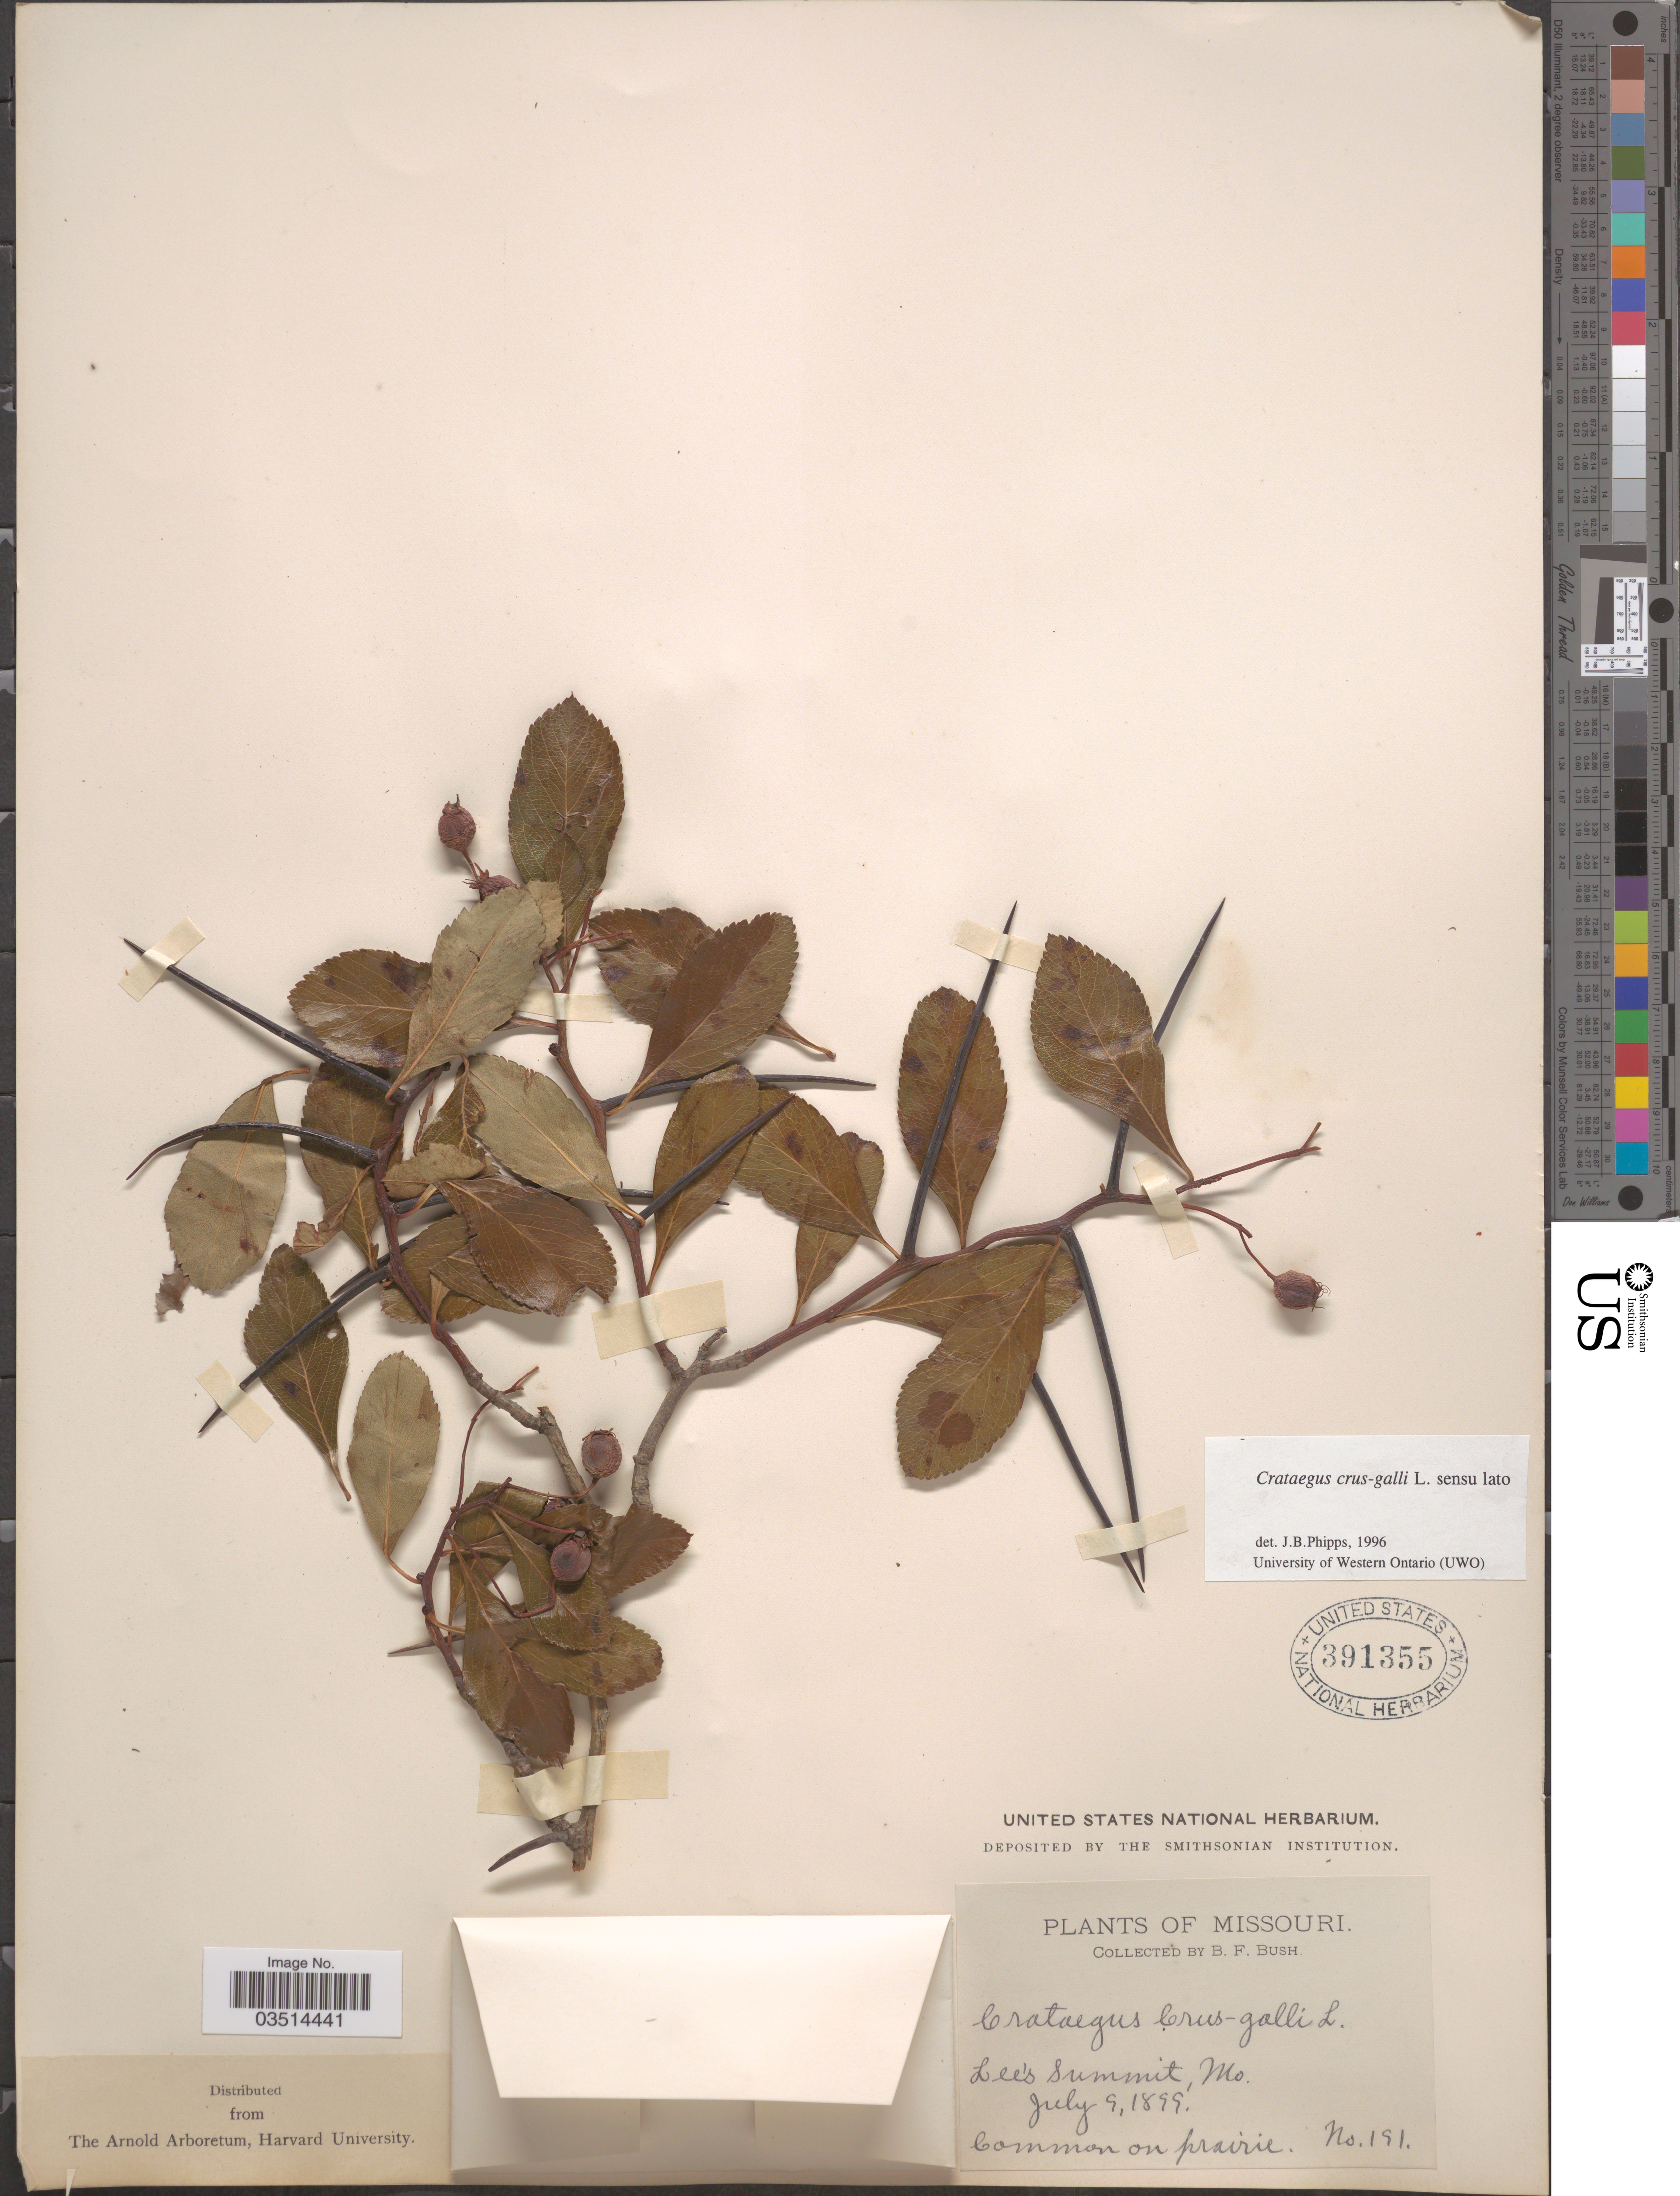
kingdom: Plantae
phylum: Tracheophyta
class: Magnoliopsida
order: Rosales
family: Rosaceae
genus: Crataegus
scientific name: Crataegus crus-galli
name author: L.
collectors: B. F. Bush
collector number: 191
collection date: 1899-07-09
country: United States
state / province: Missouri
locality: Lee's Summit. On prairie.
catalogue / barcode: US 391355